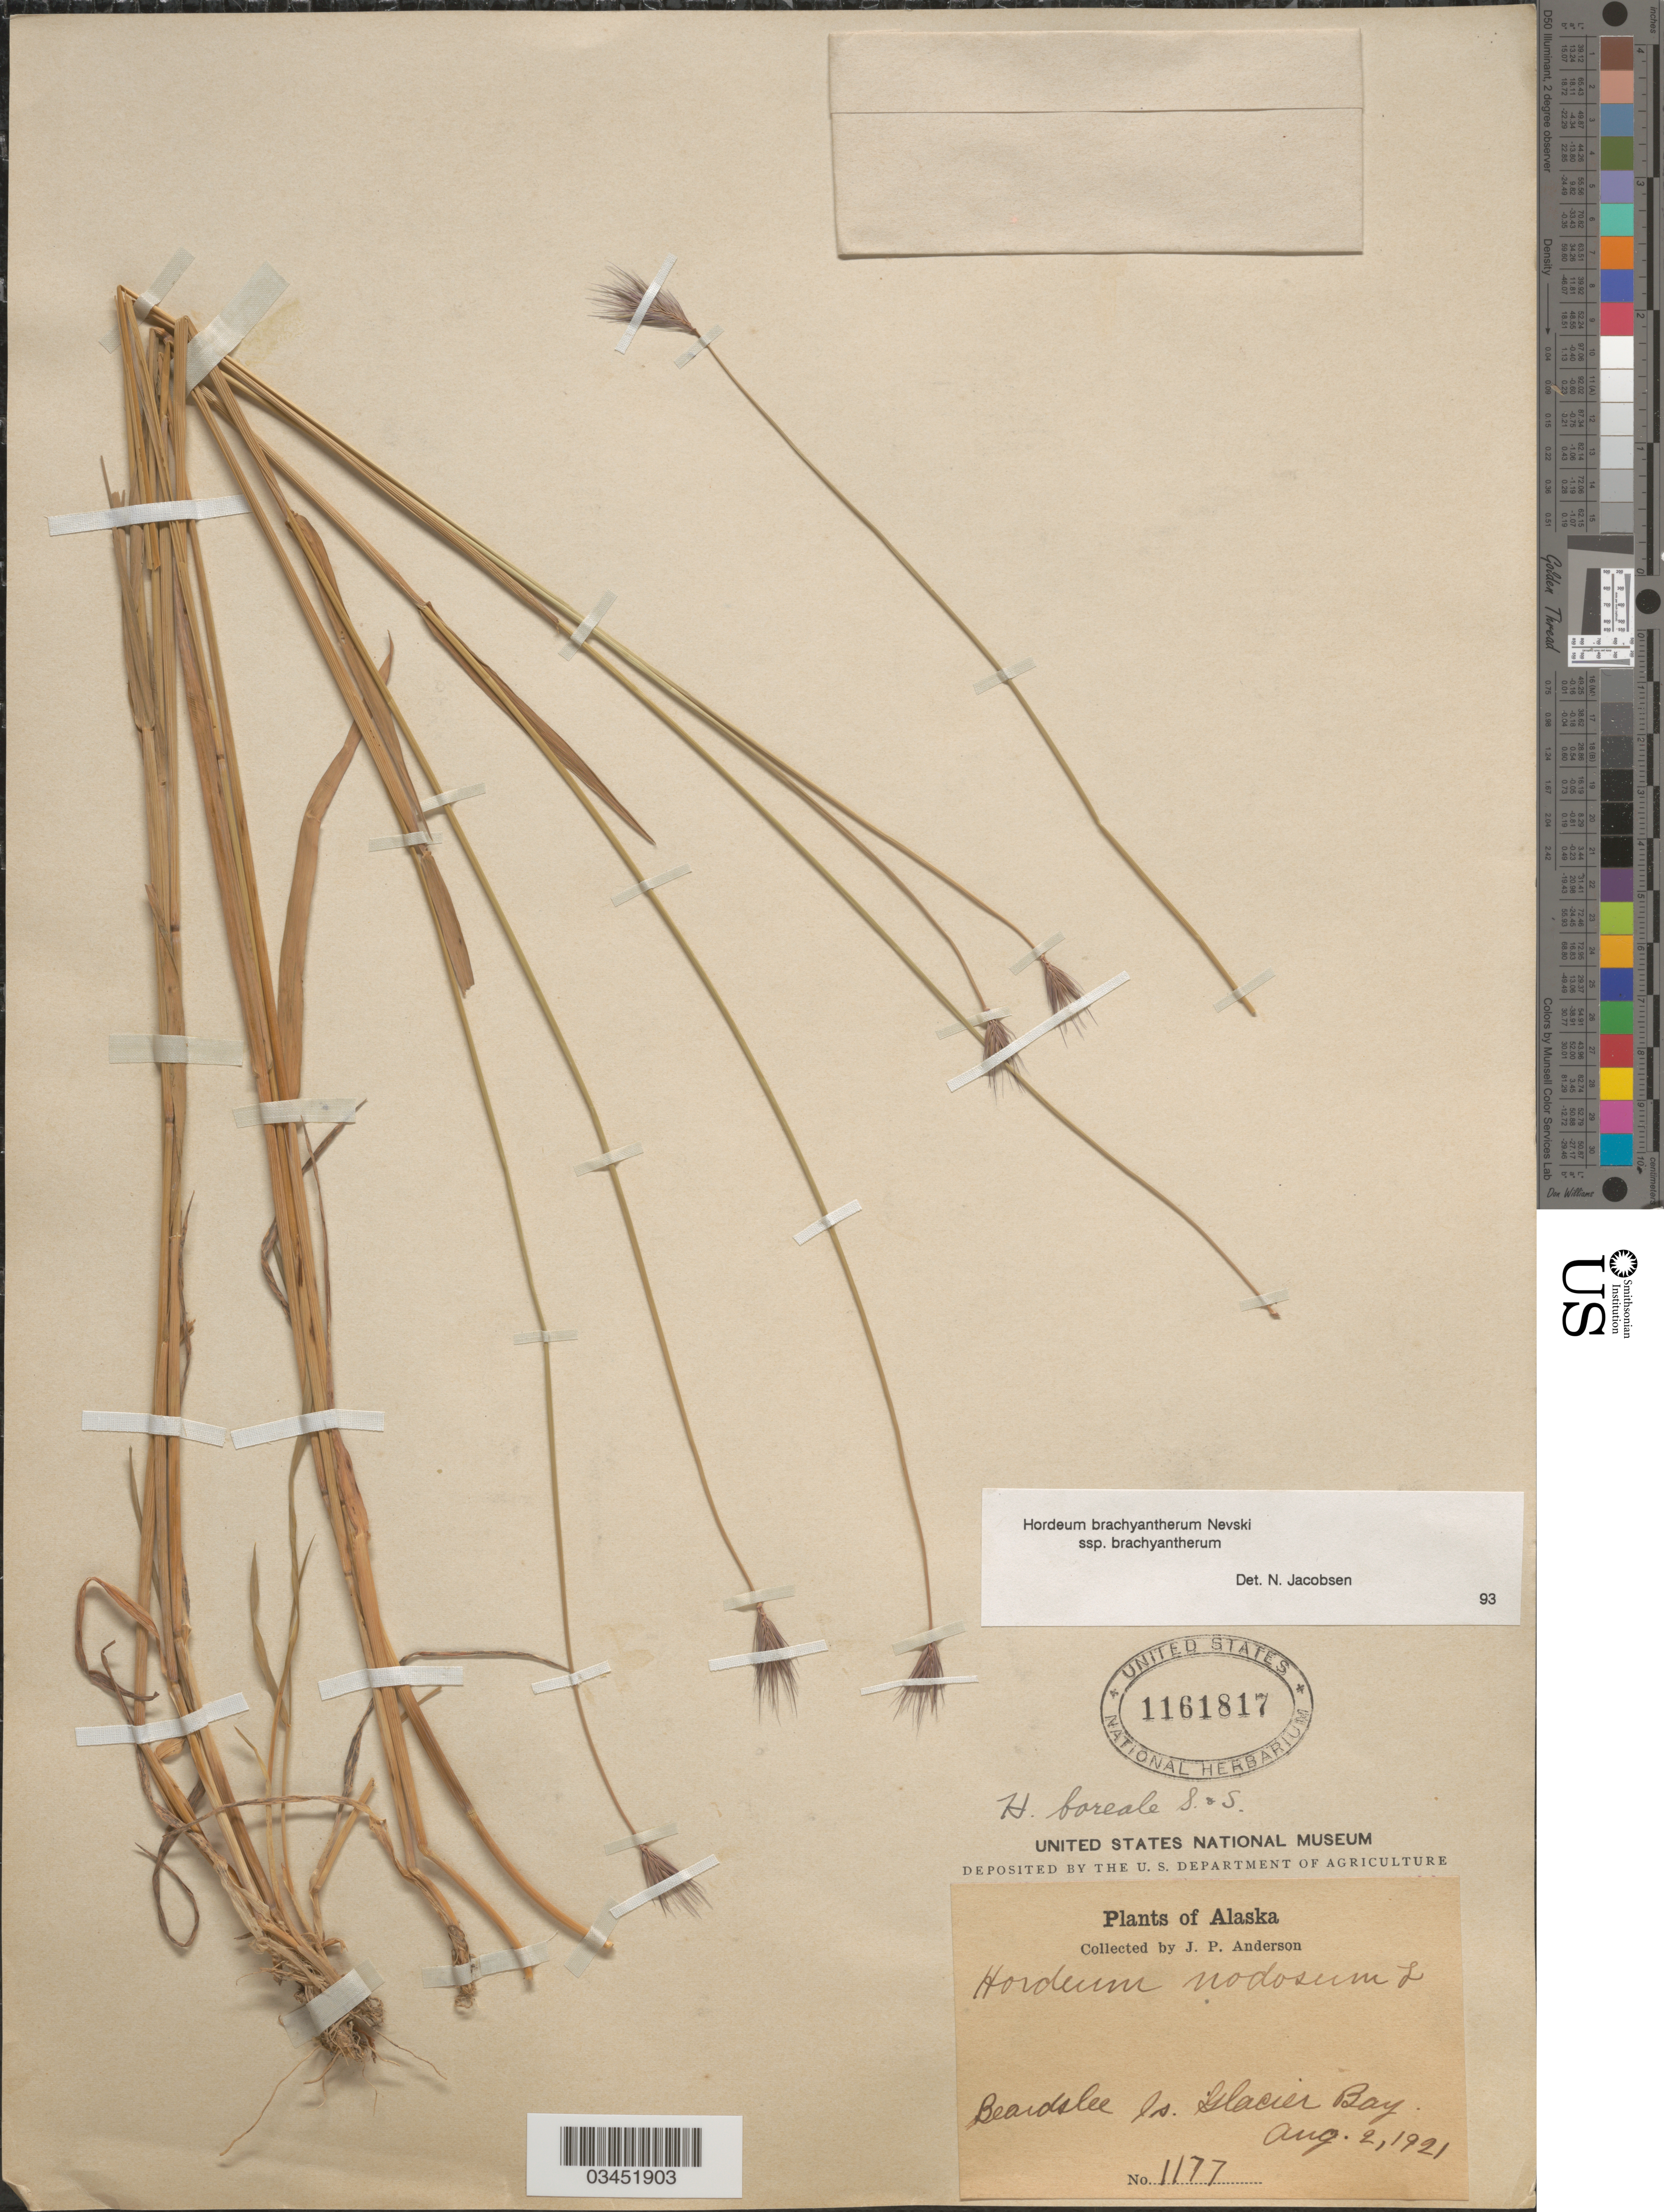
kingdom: Plantae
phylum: Tracheophyta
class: Liliopsida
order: Poales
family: Poaceae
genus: Hordeum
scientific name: Hordeum brachyantherum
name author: Nevski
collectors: J. P. Anderson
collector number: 1177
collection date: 1921-08-02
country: United States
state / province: Alaska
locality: Beardslee Is. Glacier Bay.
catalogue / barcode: US 1161817